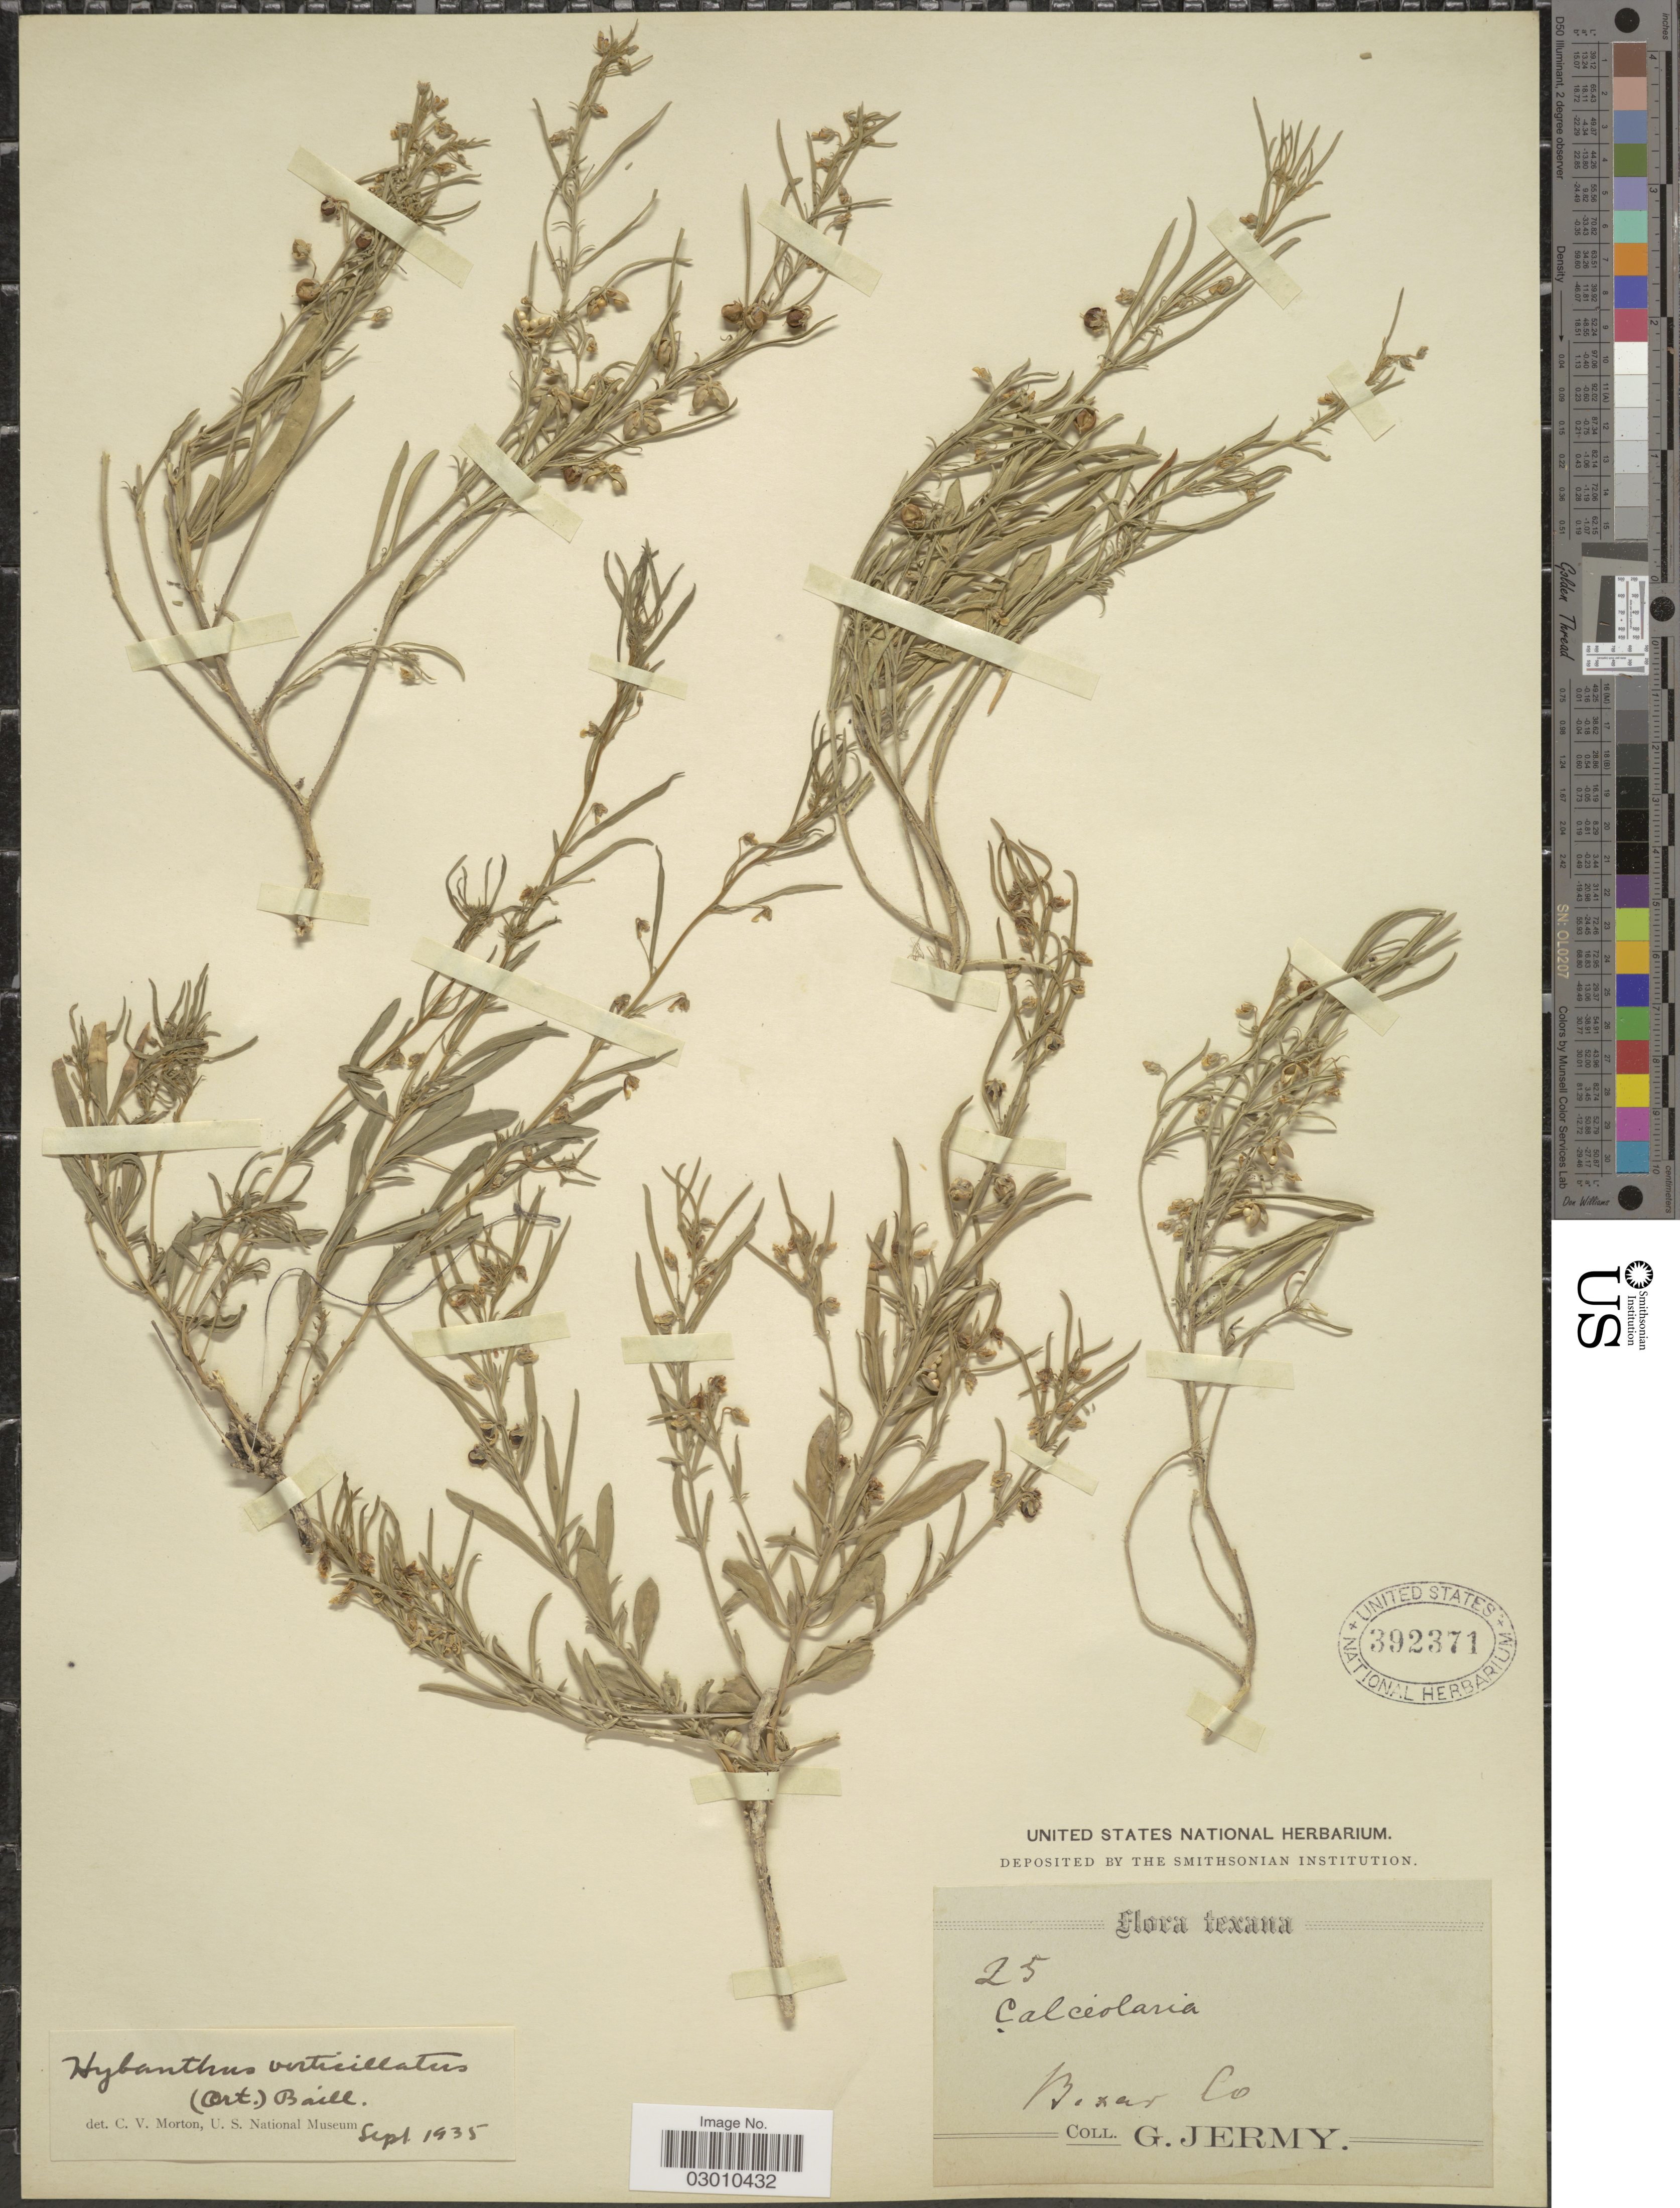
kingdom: Plantae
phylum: Tracheophyta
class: Magnoliopsida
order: Malpighiales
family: Violaceae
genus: Pombalia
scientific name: Pombalia verticillata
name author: (Ortega) Paula-Souza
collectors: G. Jermy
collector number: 25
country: United States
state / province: Texas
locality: Bexar Co.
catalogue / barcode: US 392371